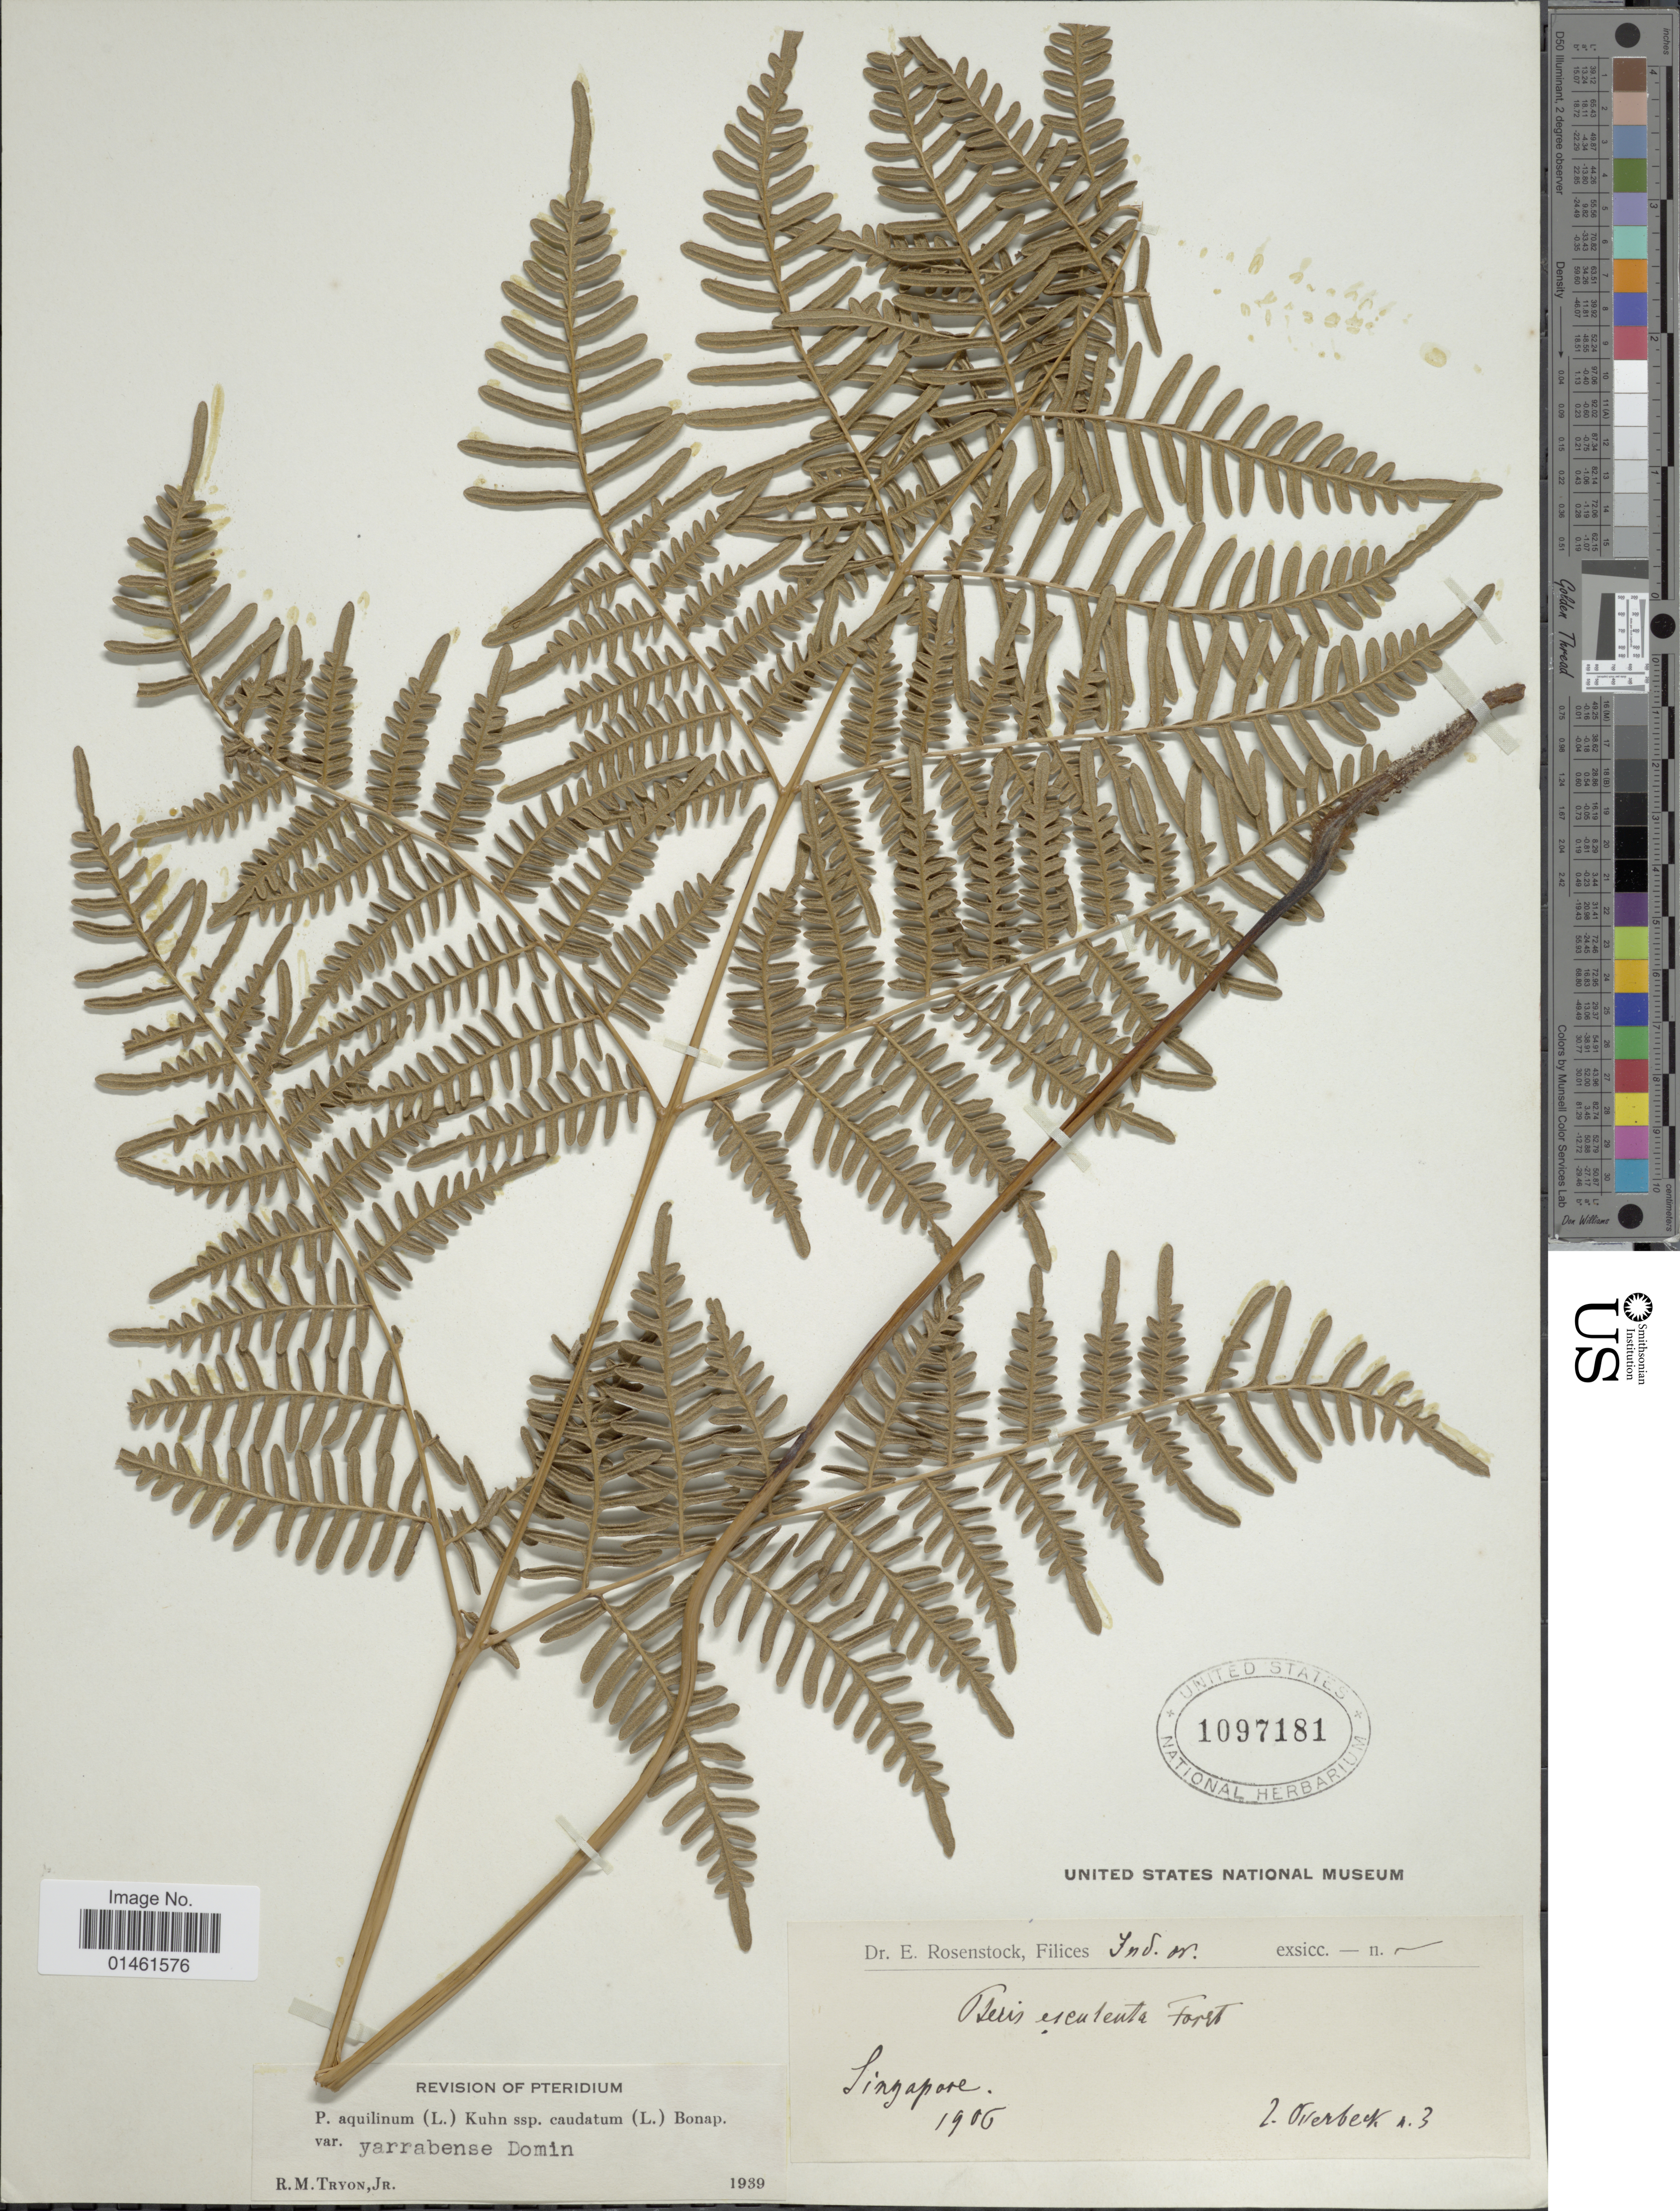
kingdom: Plantae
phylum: Tracheophyta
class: Polypodiopsida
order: Polypodiales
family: Dennstaedtiaceae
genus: Pteridium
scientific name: Pteridium aquilinum var. yarrabense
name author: Domin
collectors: -. Overbeck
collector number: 3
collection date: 1906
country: Singapore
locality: Ind. Or. Singapore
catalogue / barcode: US 1097181